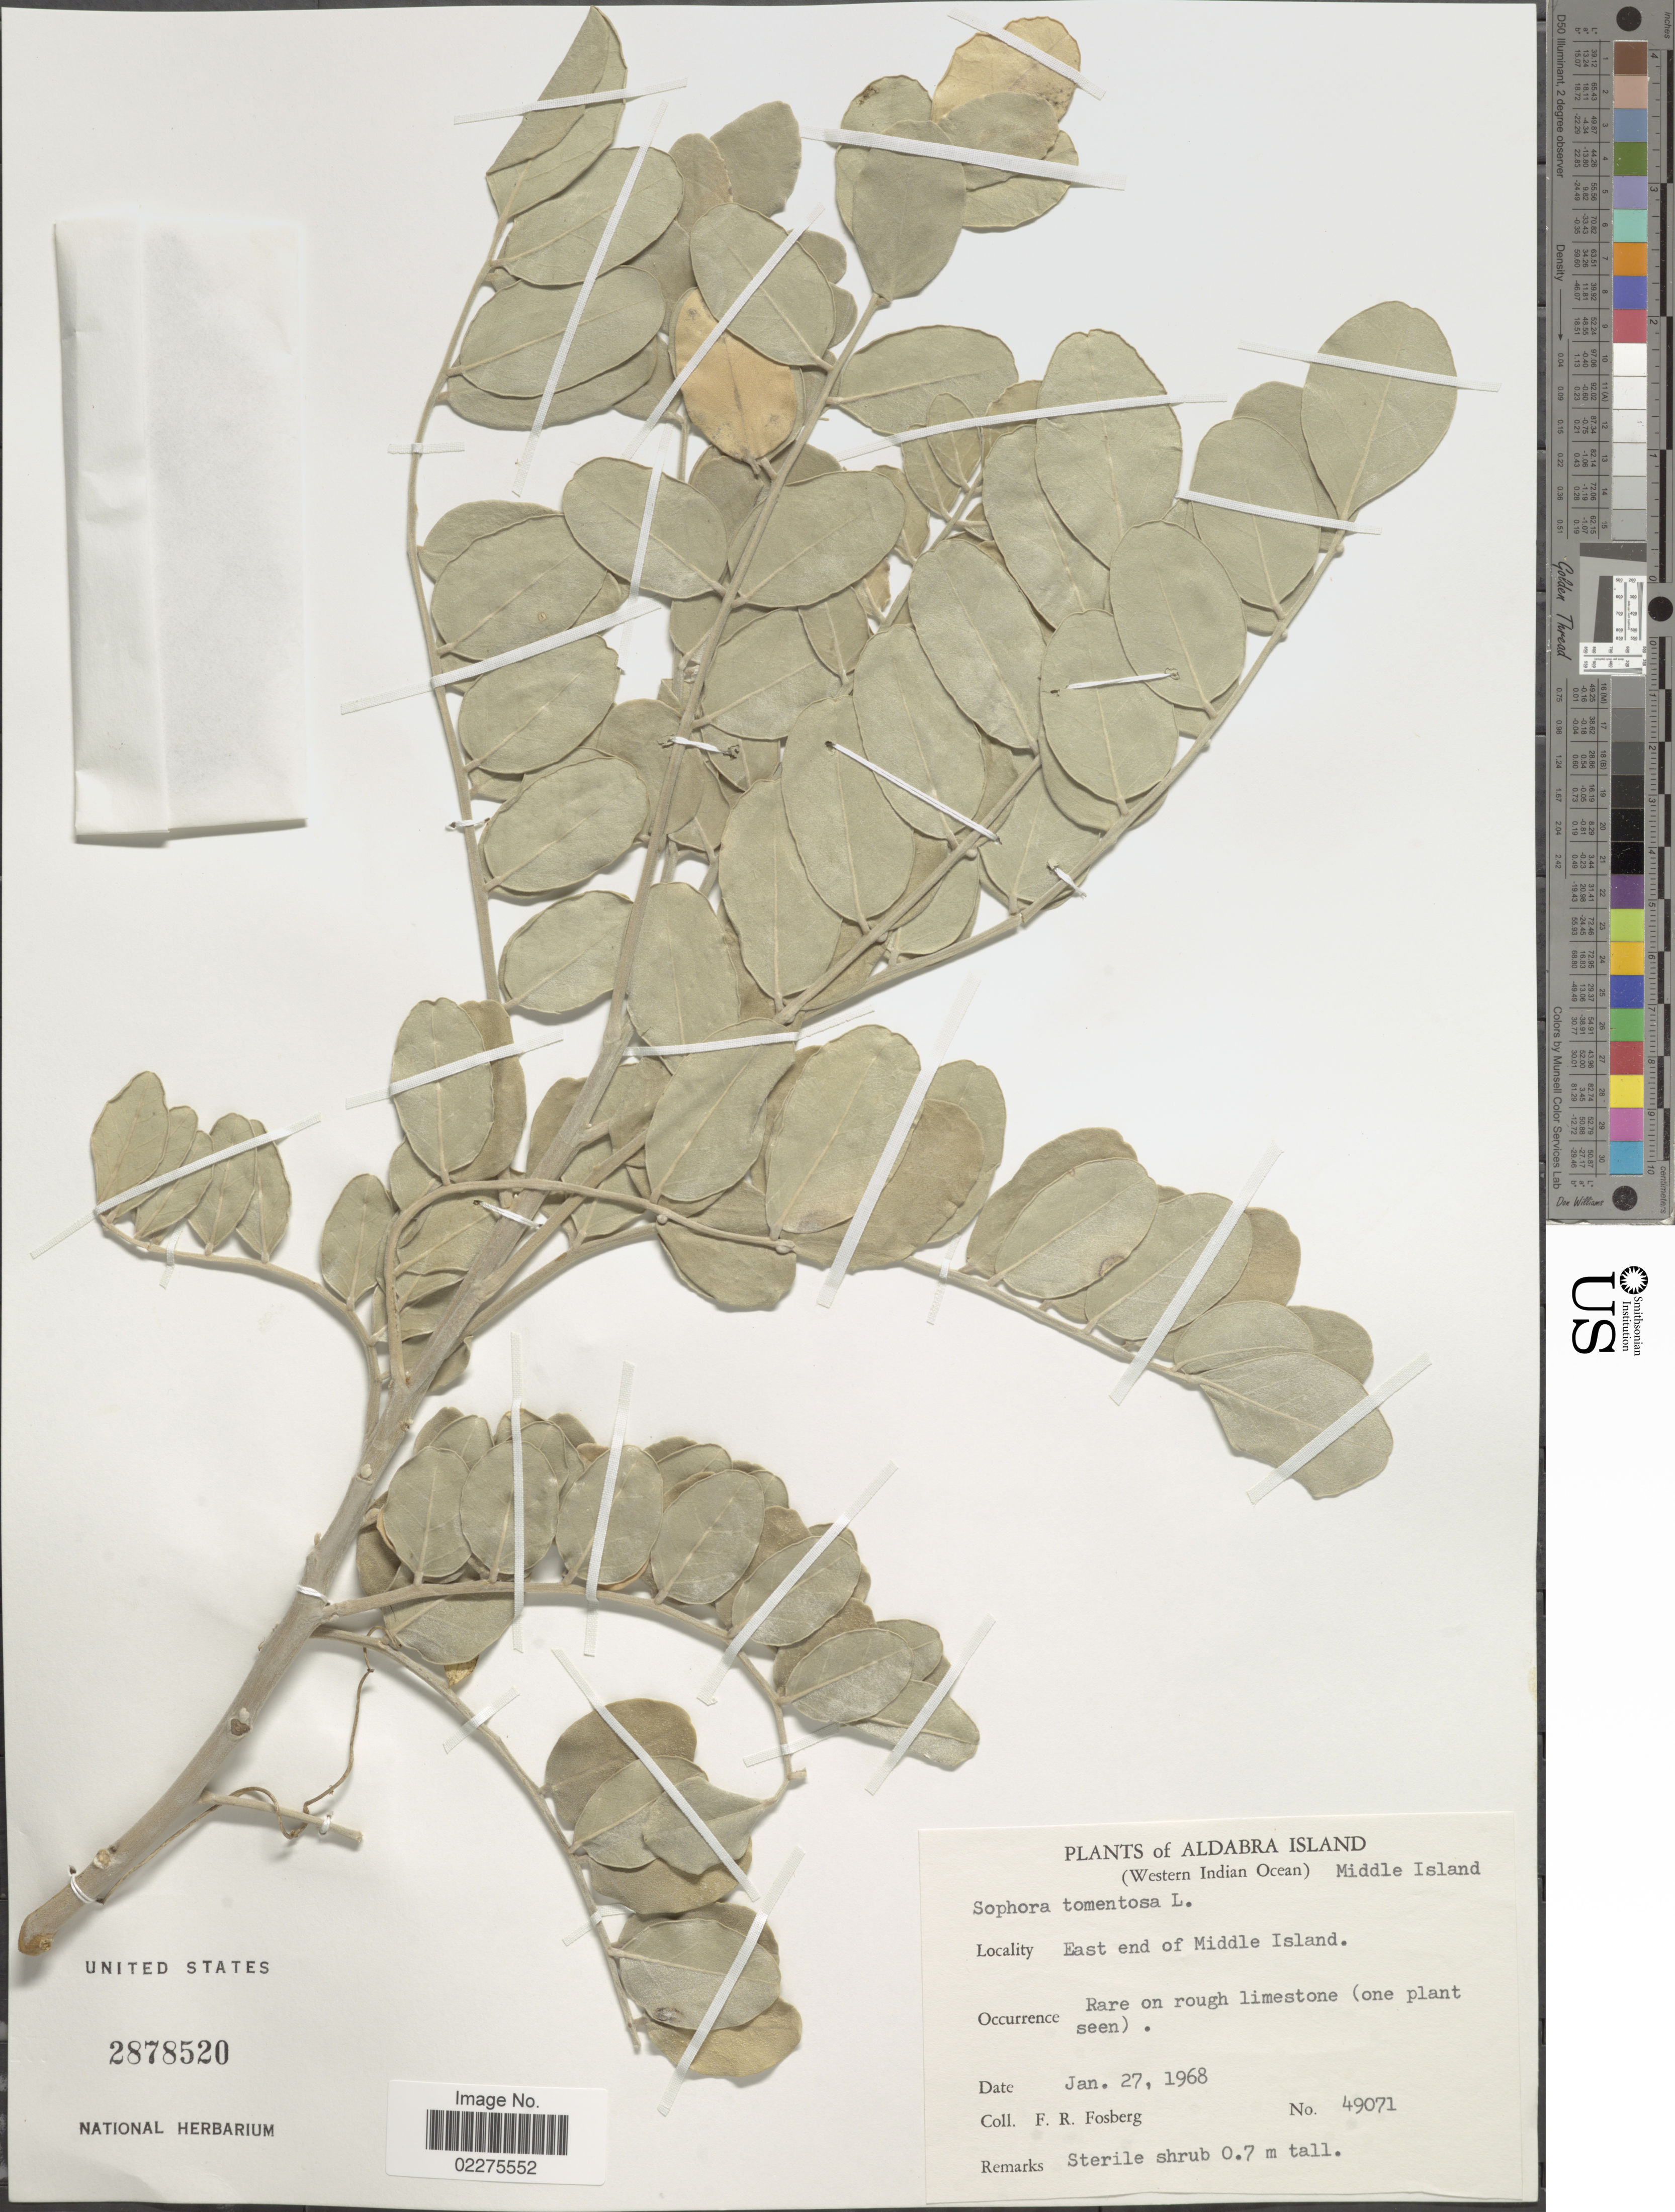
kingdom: Plantae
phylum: Tracheophyta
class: Magnoliopsida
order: Fabales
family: Fabaceae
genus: Sophora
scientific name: Sophora tomentosa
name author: L.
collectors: F. R. Fosberg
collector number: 49071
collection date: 1968-01-27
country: Seychelles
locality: Aldabra Island. (Western Indian Ocean). Middle Island. East end of Middle Island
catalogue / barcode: US 2878520